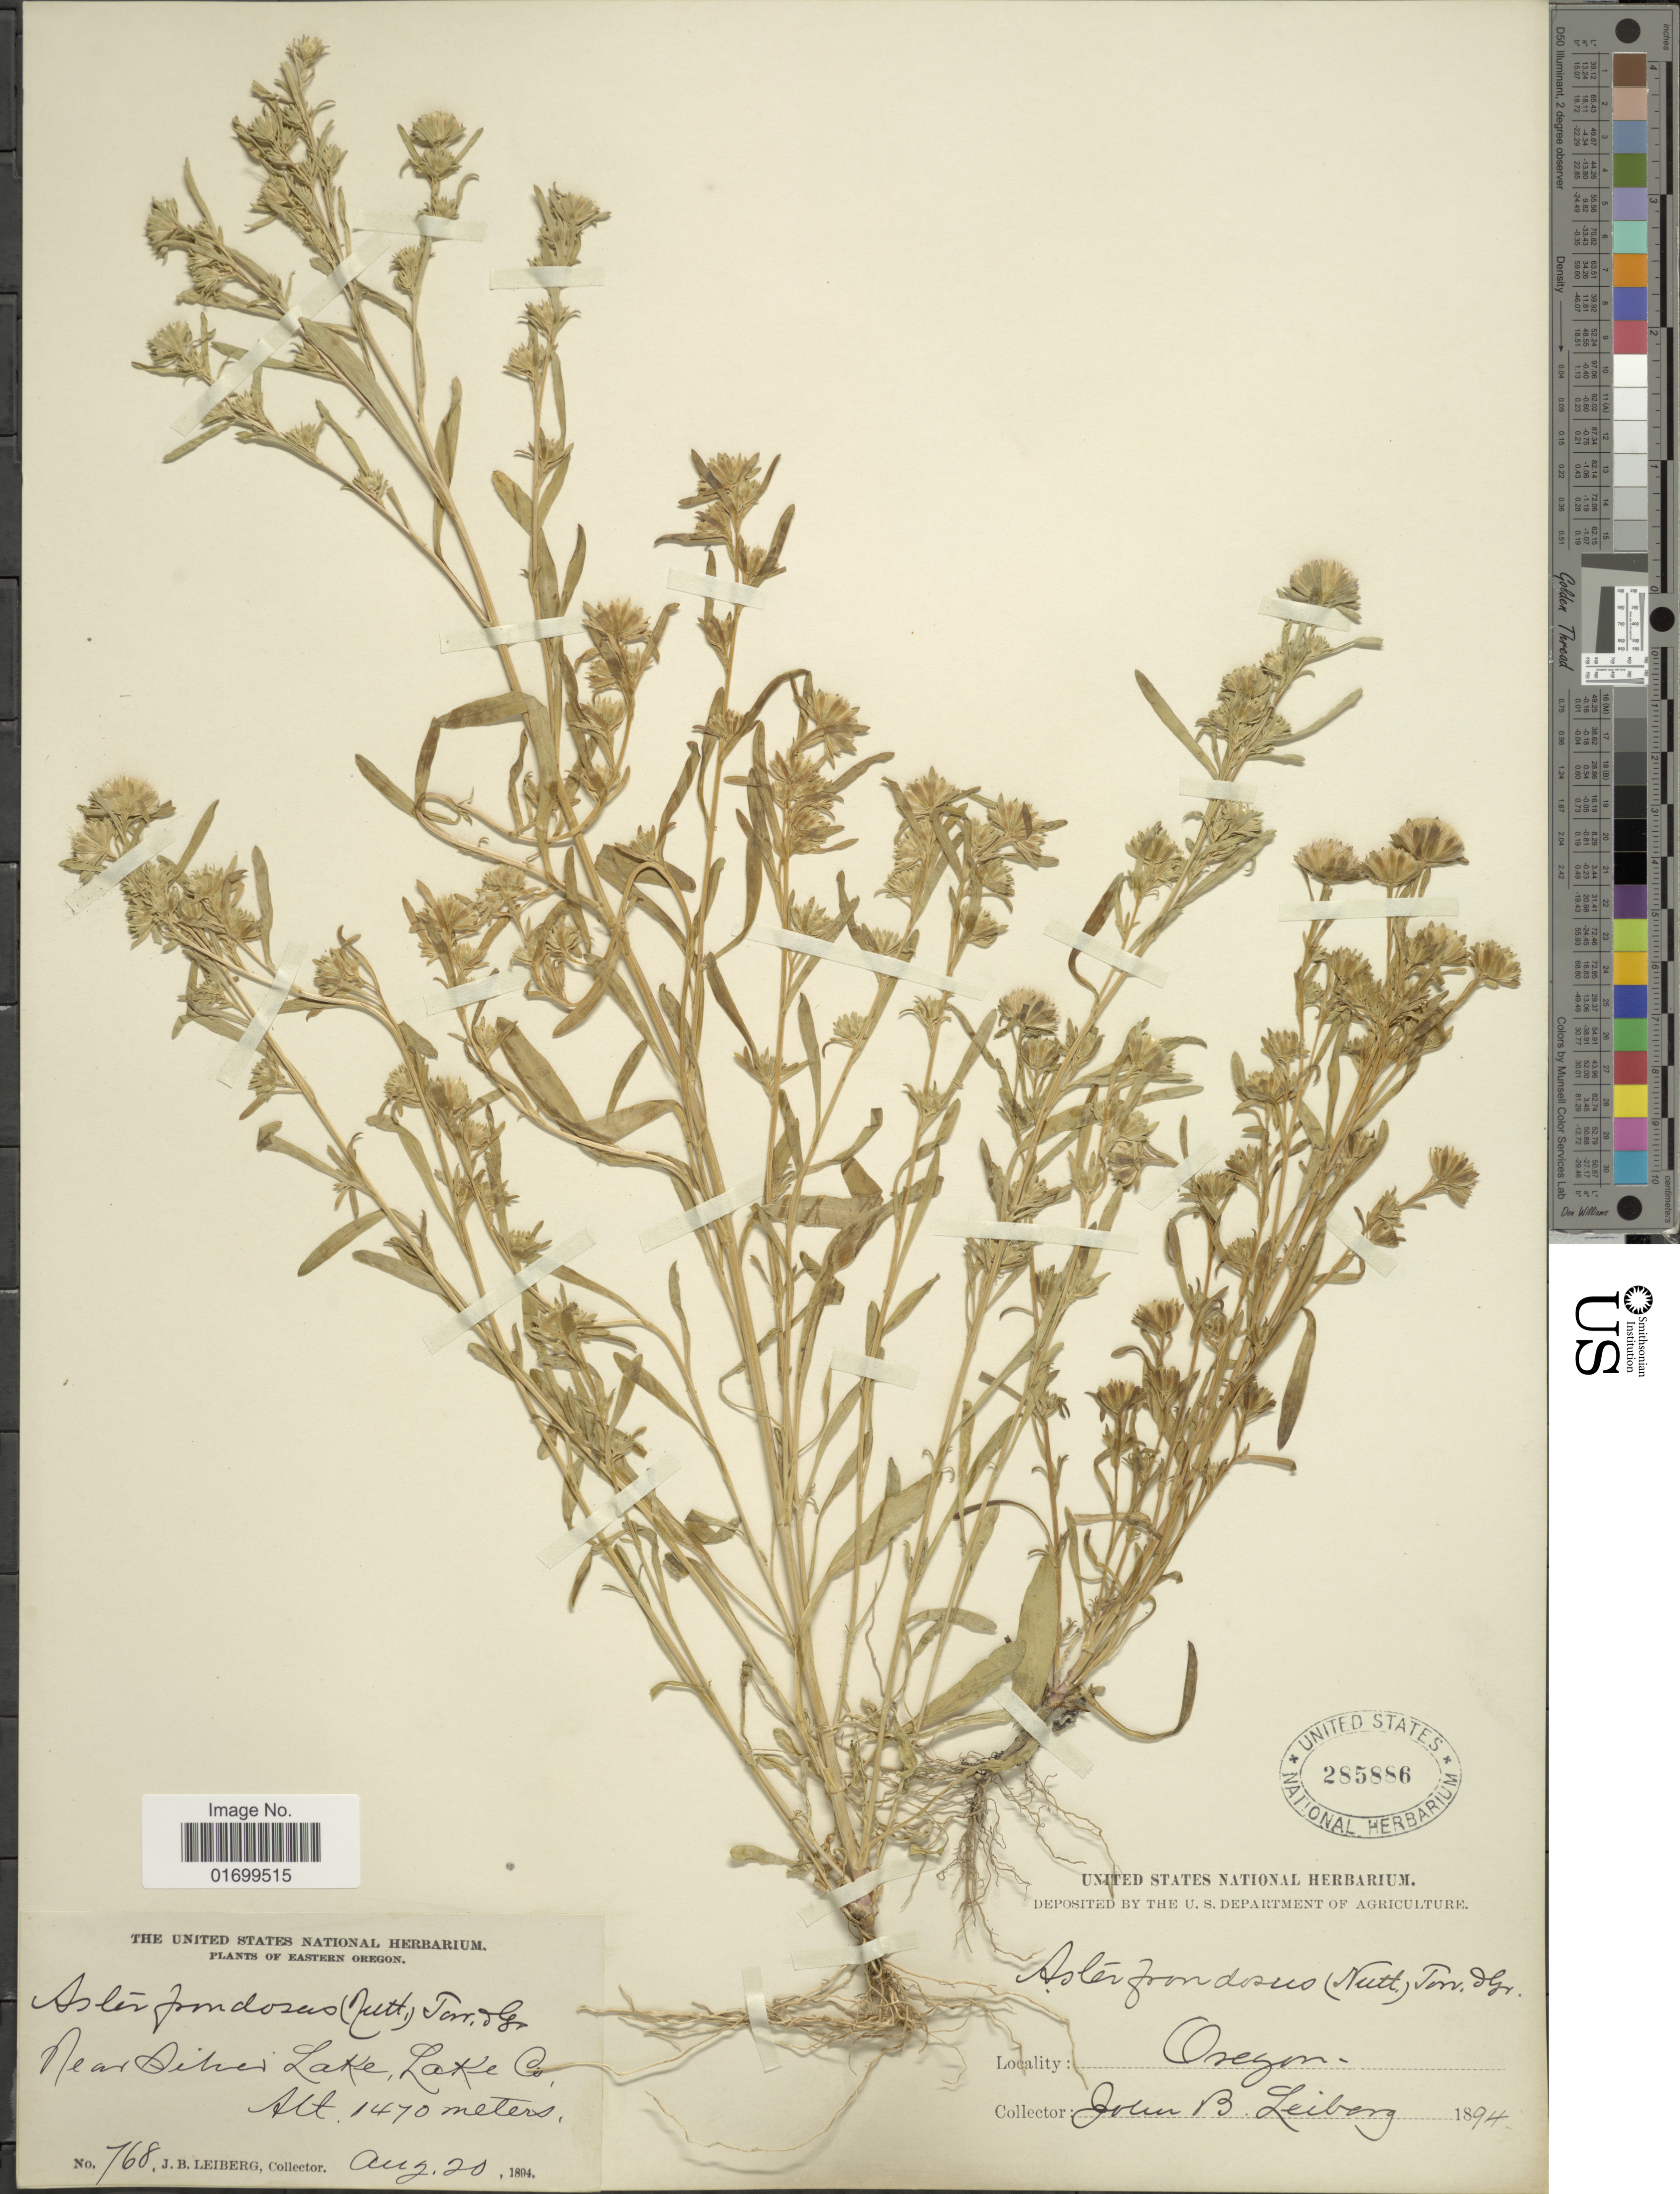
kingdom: Plantae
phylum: Tracheophyta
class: Magnoliopsida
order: Asterales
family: Asteraceae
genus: Symphyotrichum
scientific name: Symphyotrichum frondosum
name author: (Nutt.) G.L. Nesom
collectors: J. B. Leiberg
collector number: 768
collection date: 1894-08-20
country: United States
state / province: Oregon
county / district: Lake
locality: Near Silver Lake, Lake Co.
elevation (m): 1470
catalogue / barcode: US 285886